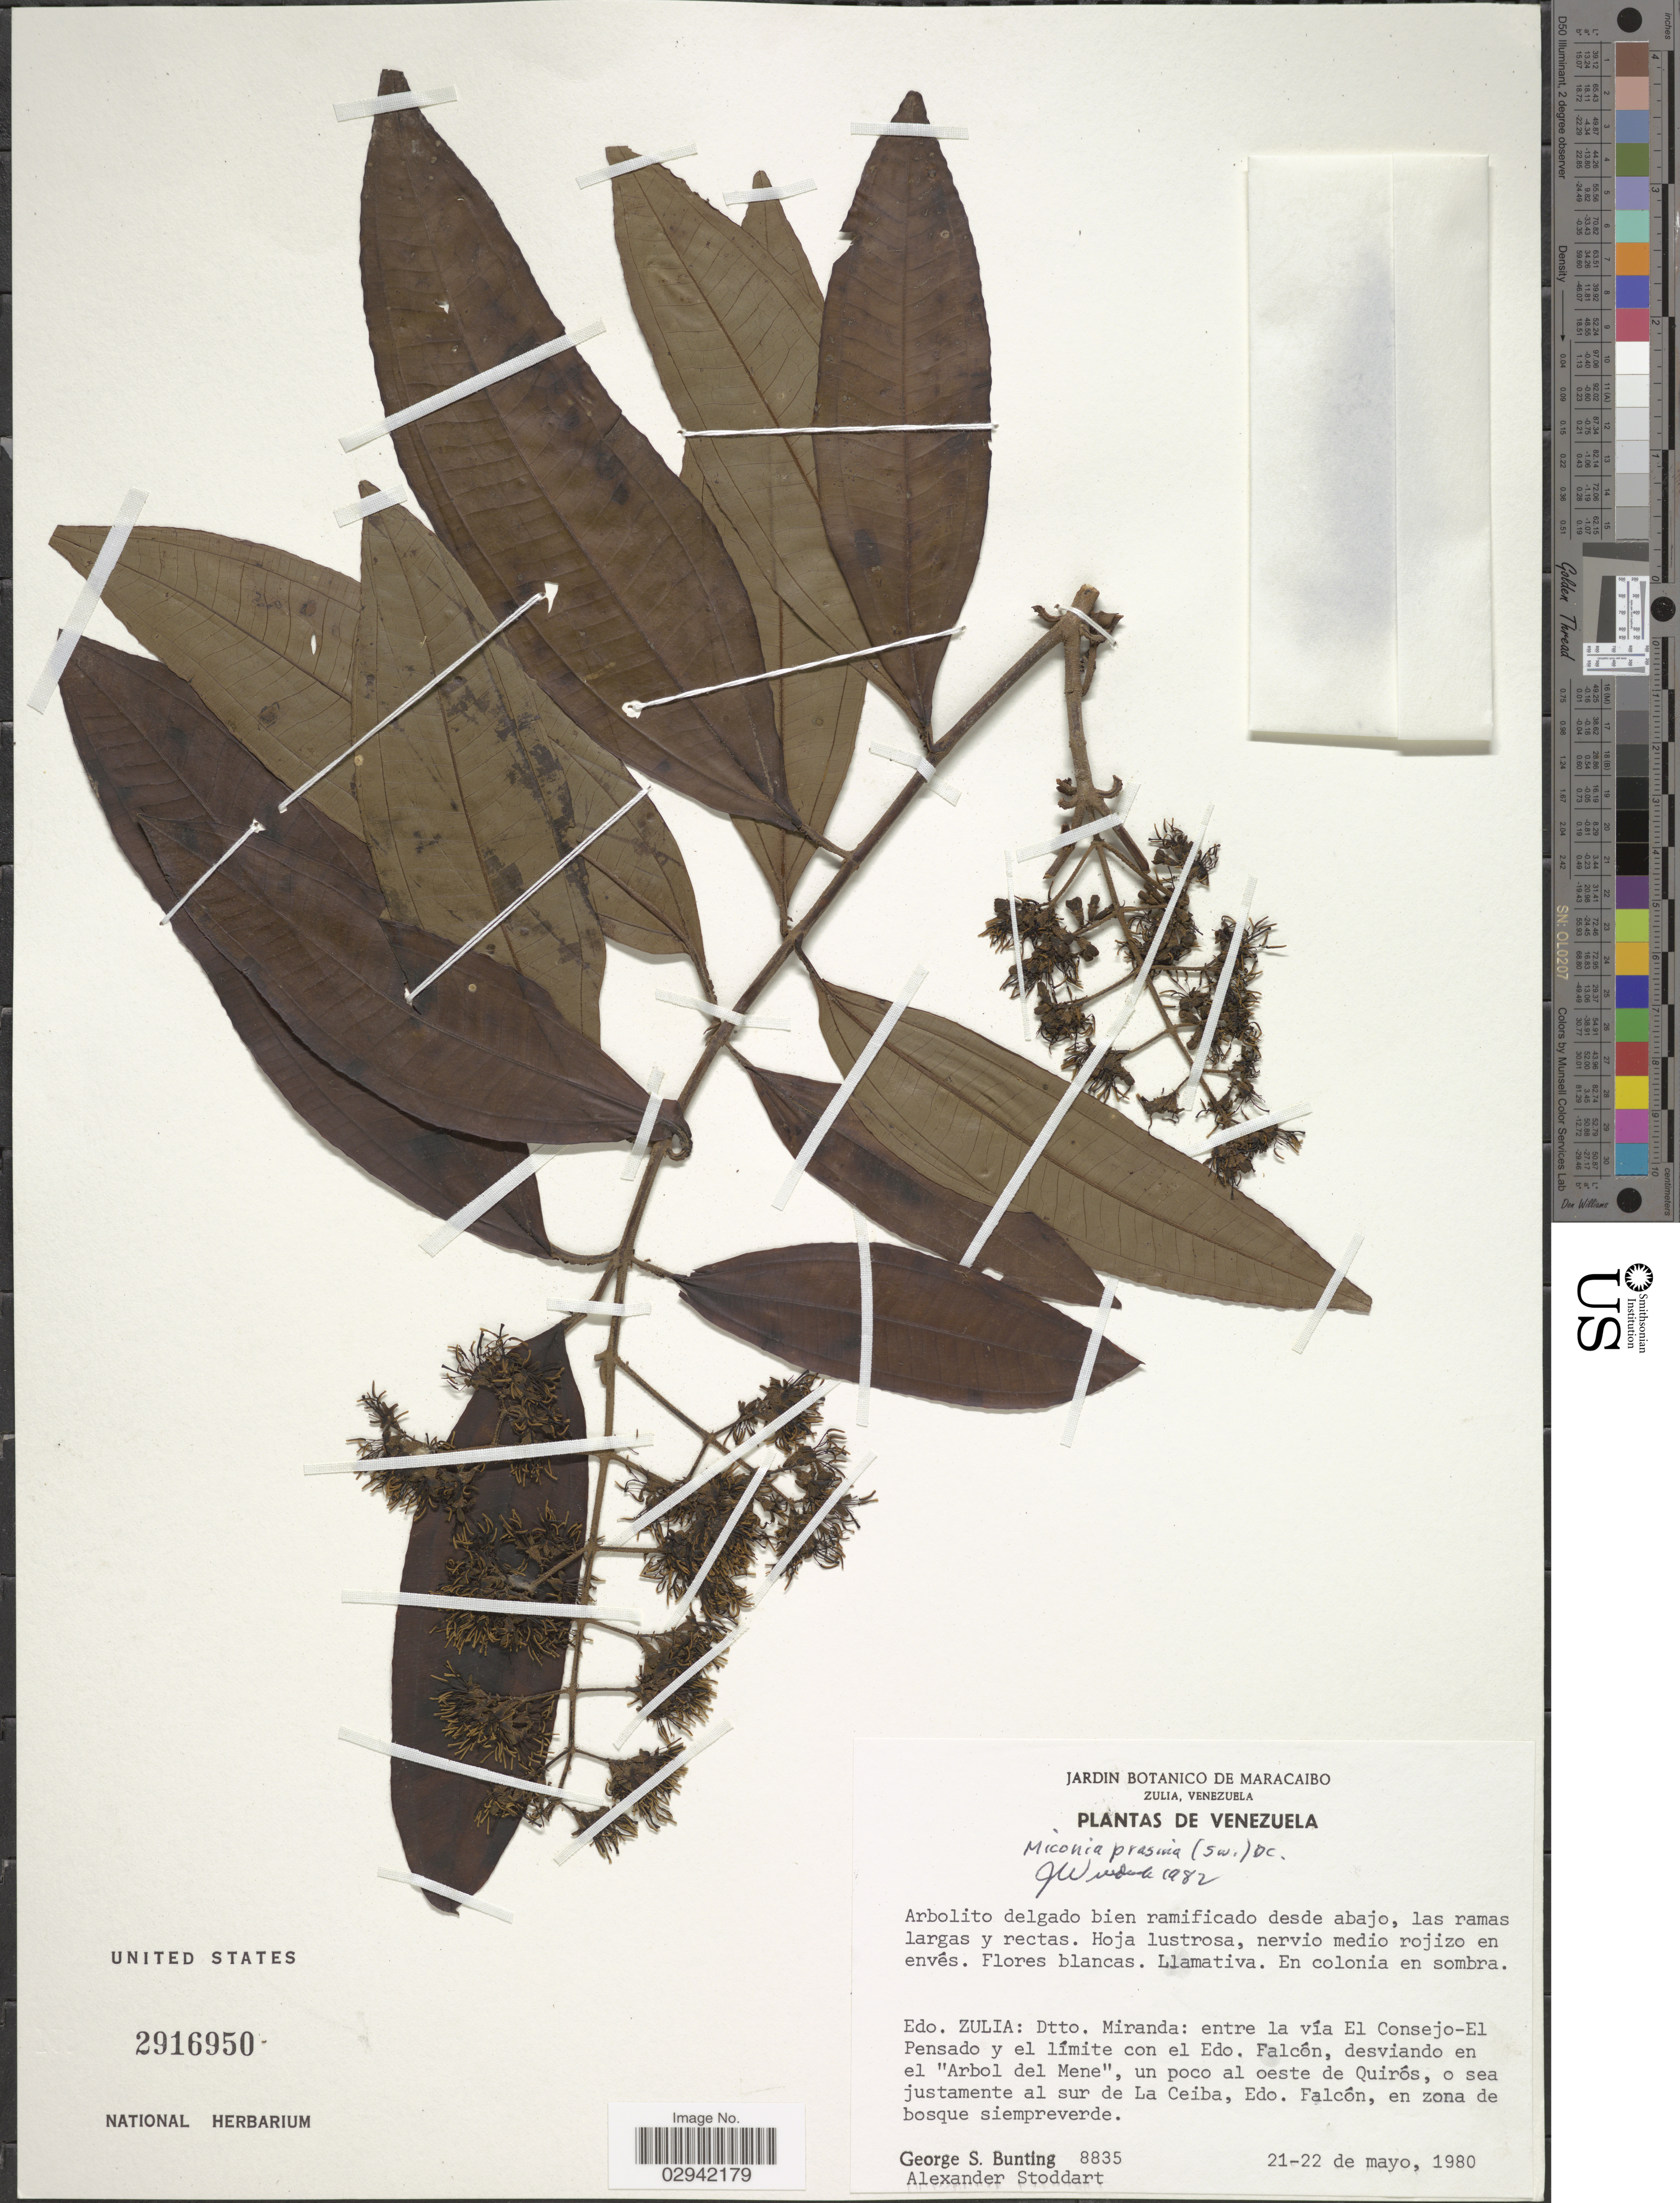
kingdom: Plantae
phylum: Tracheophyta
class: Magnoliopsida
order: Myrtales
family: Melastomataceae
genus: Miconia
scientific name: Miconia prasina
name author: (Sw.) DC.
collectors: G. S. Bunting & A. Stoddart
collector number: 8835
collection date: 1980-05-21/1980-05-22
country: Venezuela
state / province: Zulia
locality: Dtto. Miranda: entre la vía El Consejo-El Pensado y el límite con el Edo. Falcón, desviando en el "Arbol del Mene", un poco al oeste de Quirós, o sea justamente al sur de La Ceiba.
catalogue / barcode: US 2916950